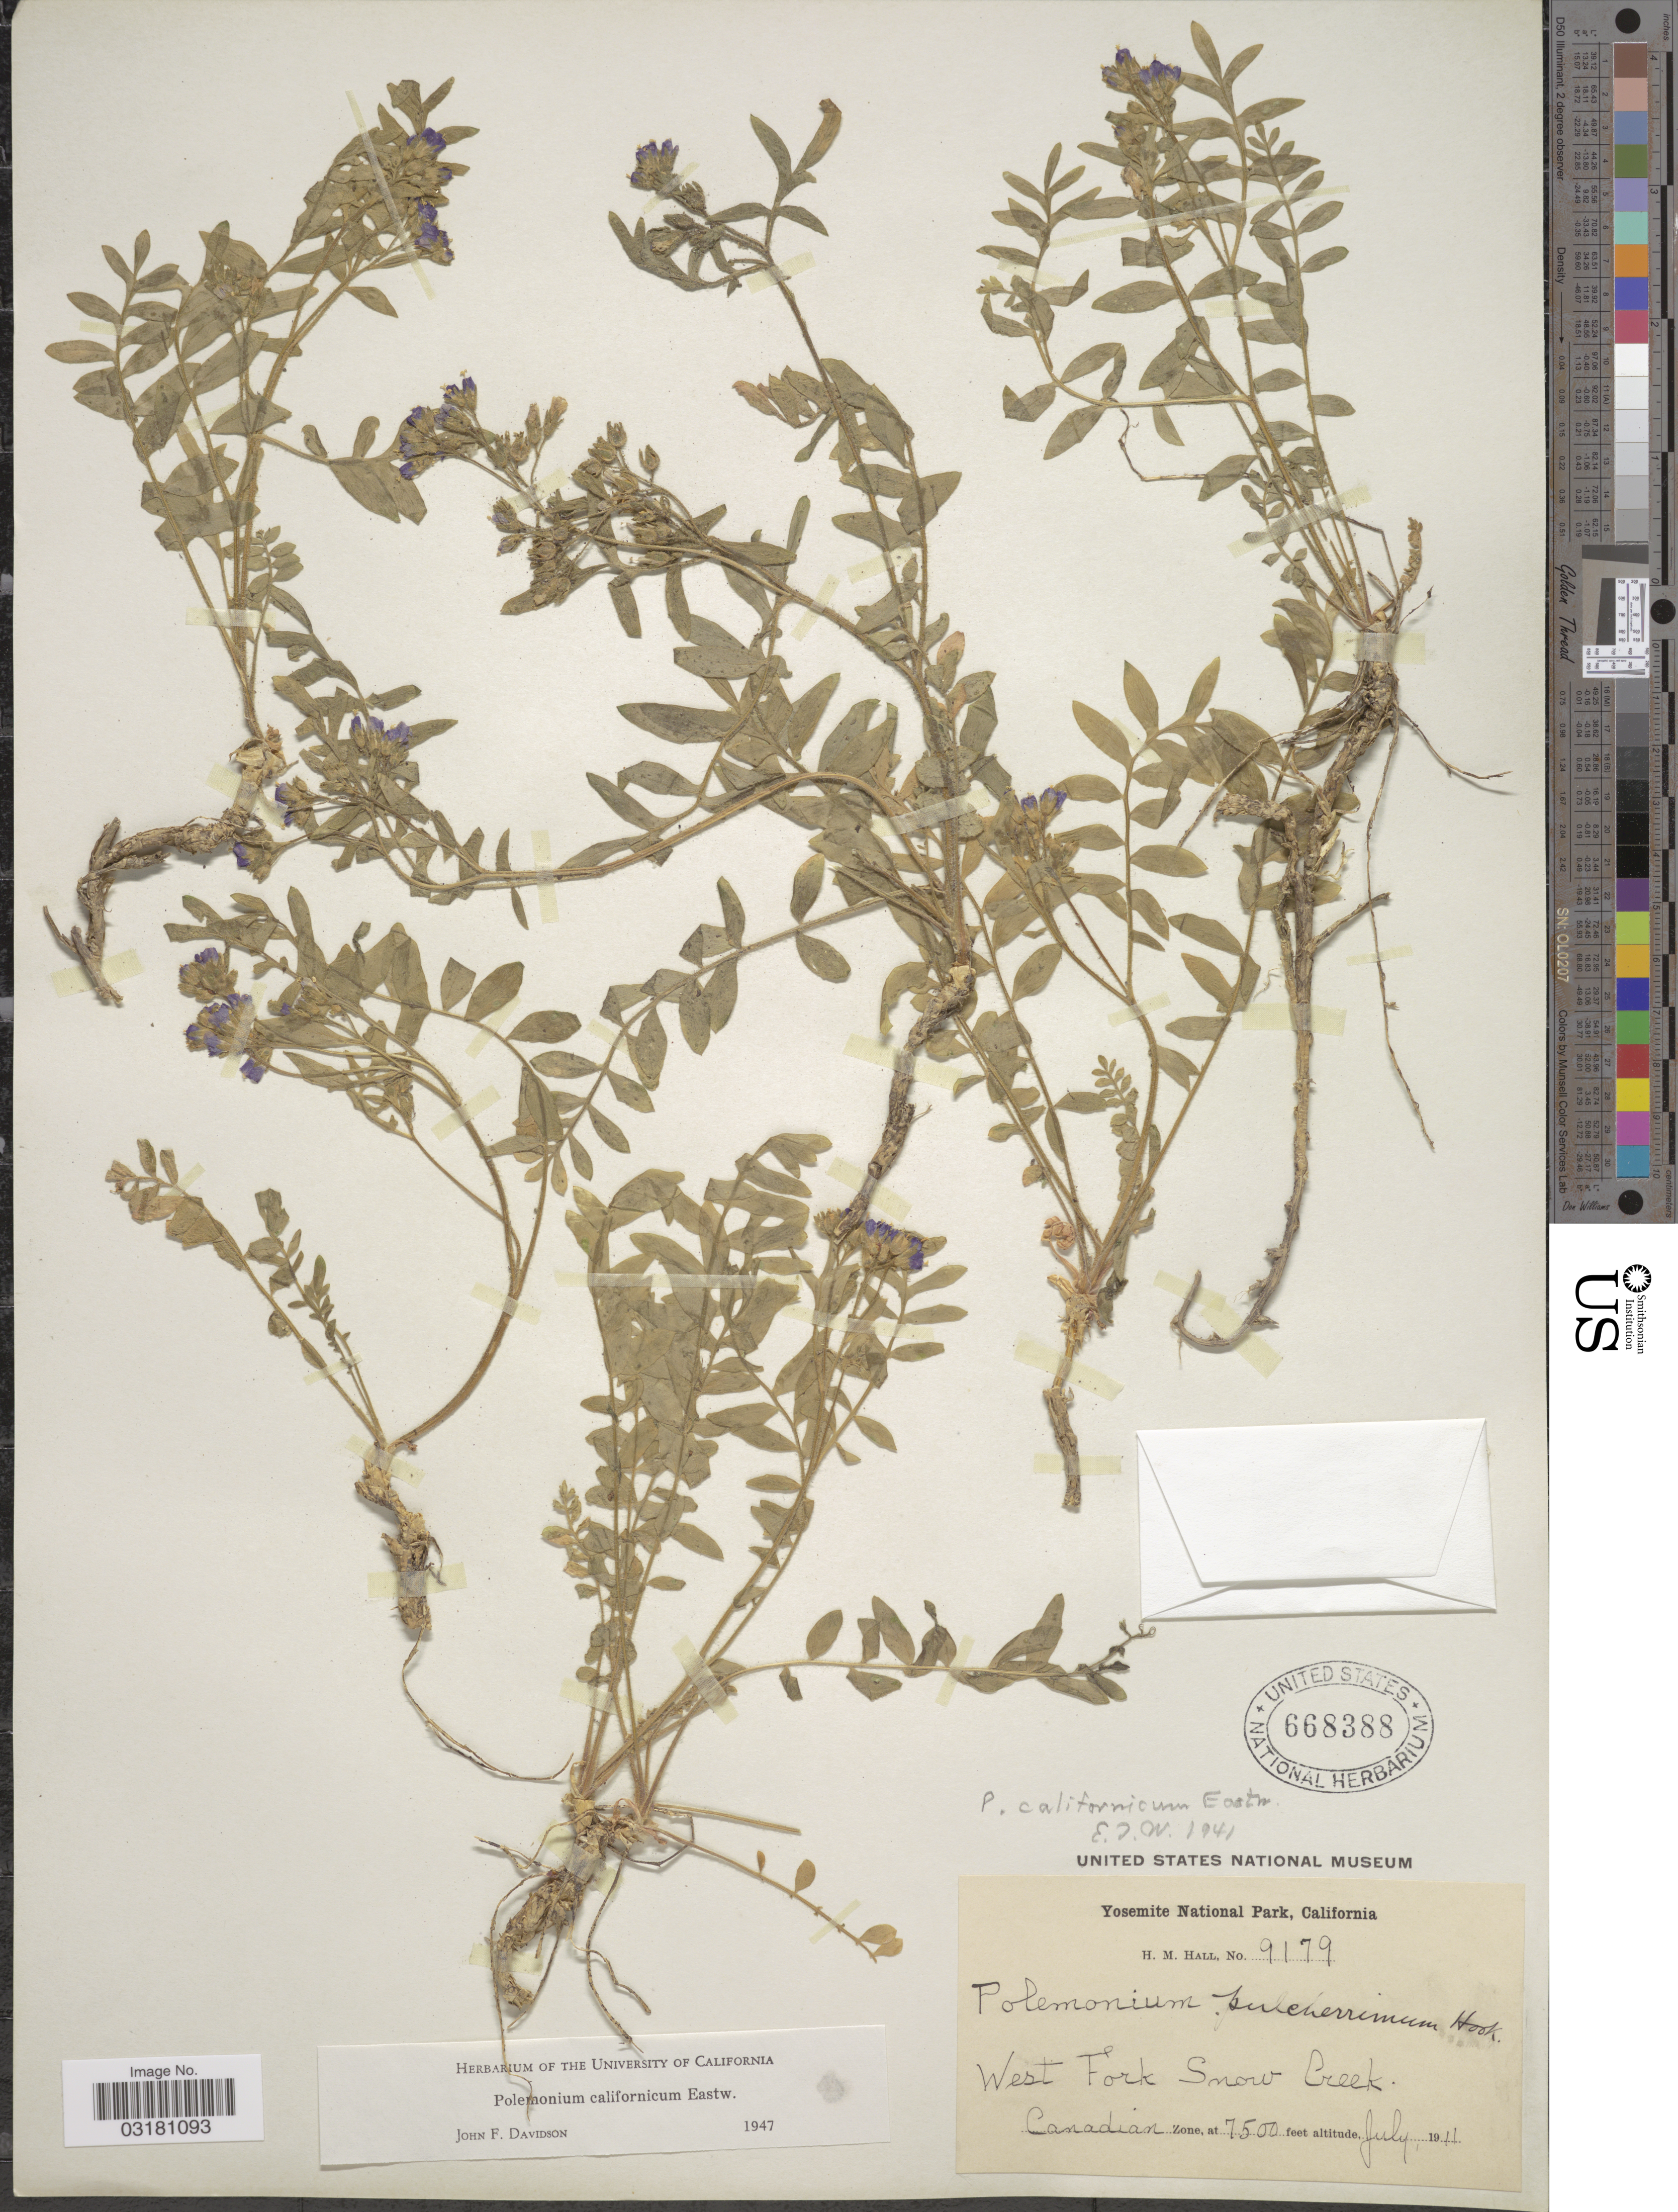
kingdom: Plantae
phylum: Tracheophyta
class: Magnoliopsida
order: Ericales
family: Polemoniaceae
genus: Polemonium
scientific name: Polemonium californicum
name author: Eastw.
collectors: H. M. Hall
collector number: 9179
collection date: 1911-07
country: United States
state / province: California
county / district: Mariposa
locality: Yosemite National Park. West Fork Snow Creek.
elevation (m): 2286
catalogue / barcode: US 668388